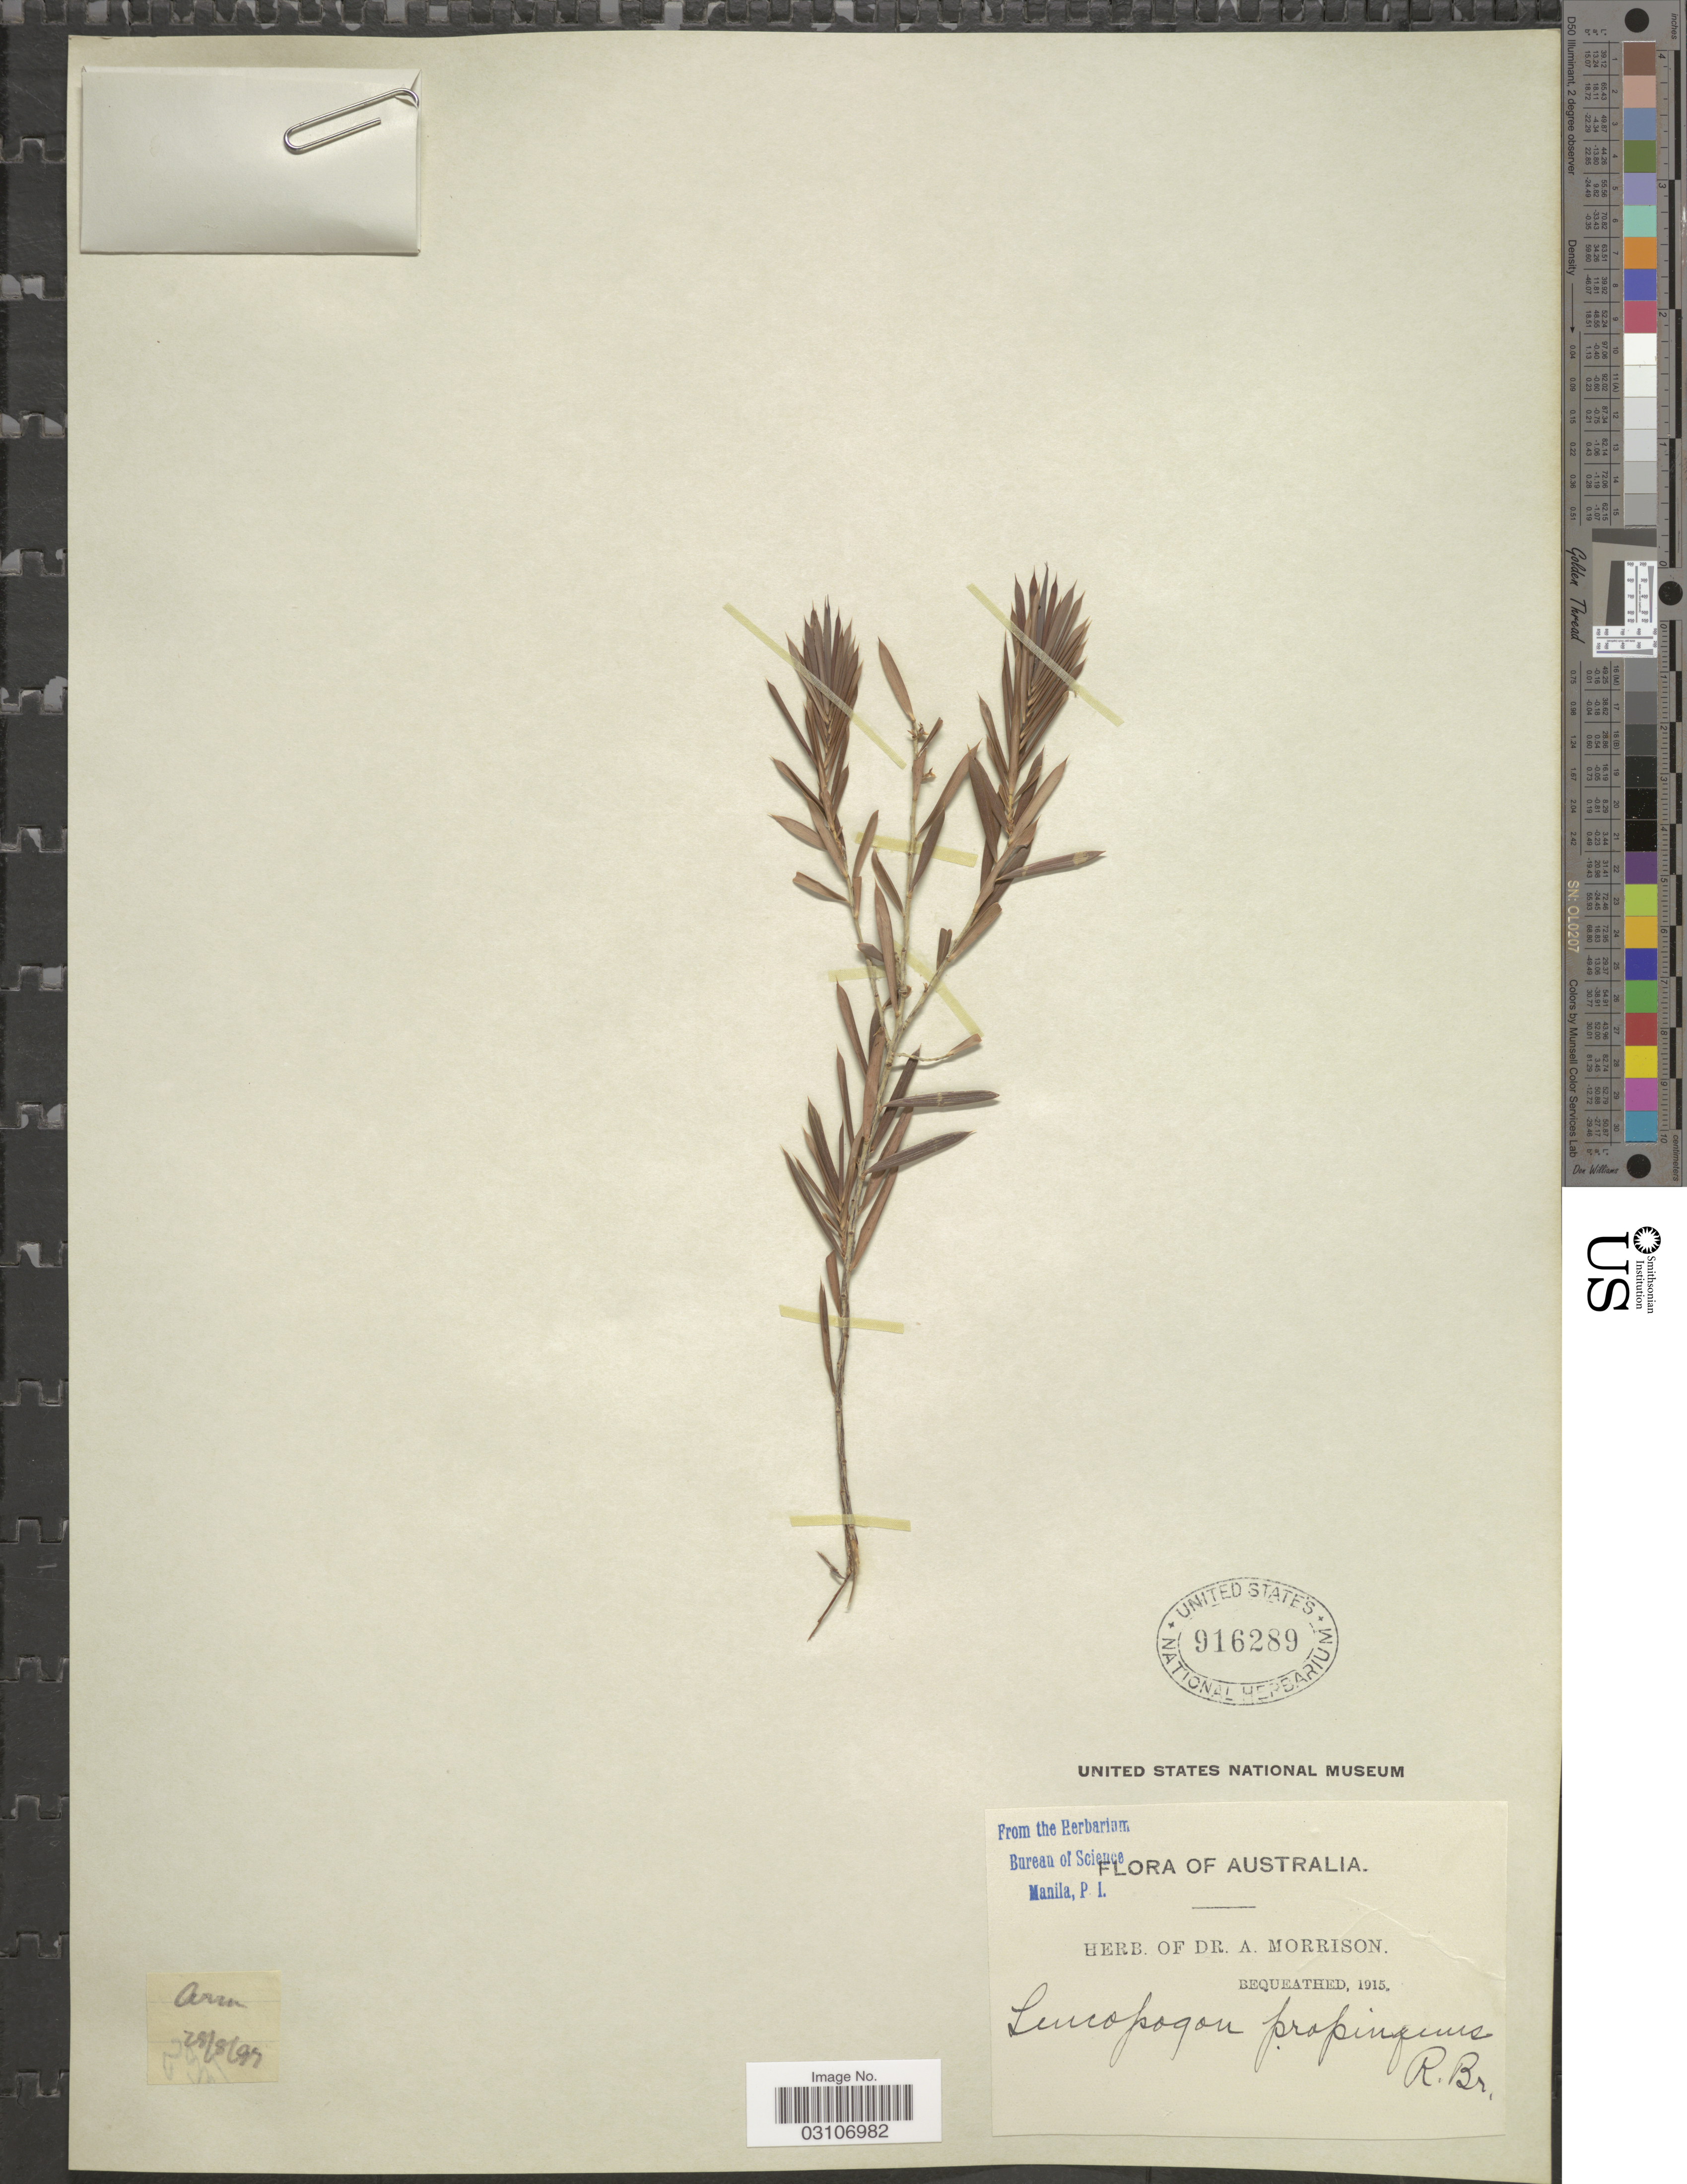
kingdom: Plantae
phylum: Tracheophyta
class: Magnoliopsida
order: Ericales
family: Ericaceae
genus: Leucopogon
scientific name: Leucopogon propinquus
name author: R. Br.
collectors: ex herb. Dr. A. Morrison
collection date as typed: Transcribed d/m/y: 28/8/97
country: Australia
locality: Arrn.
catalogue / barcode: US 916289